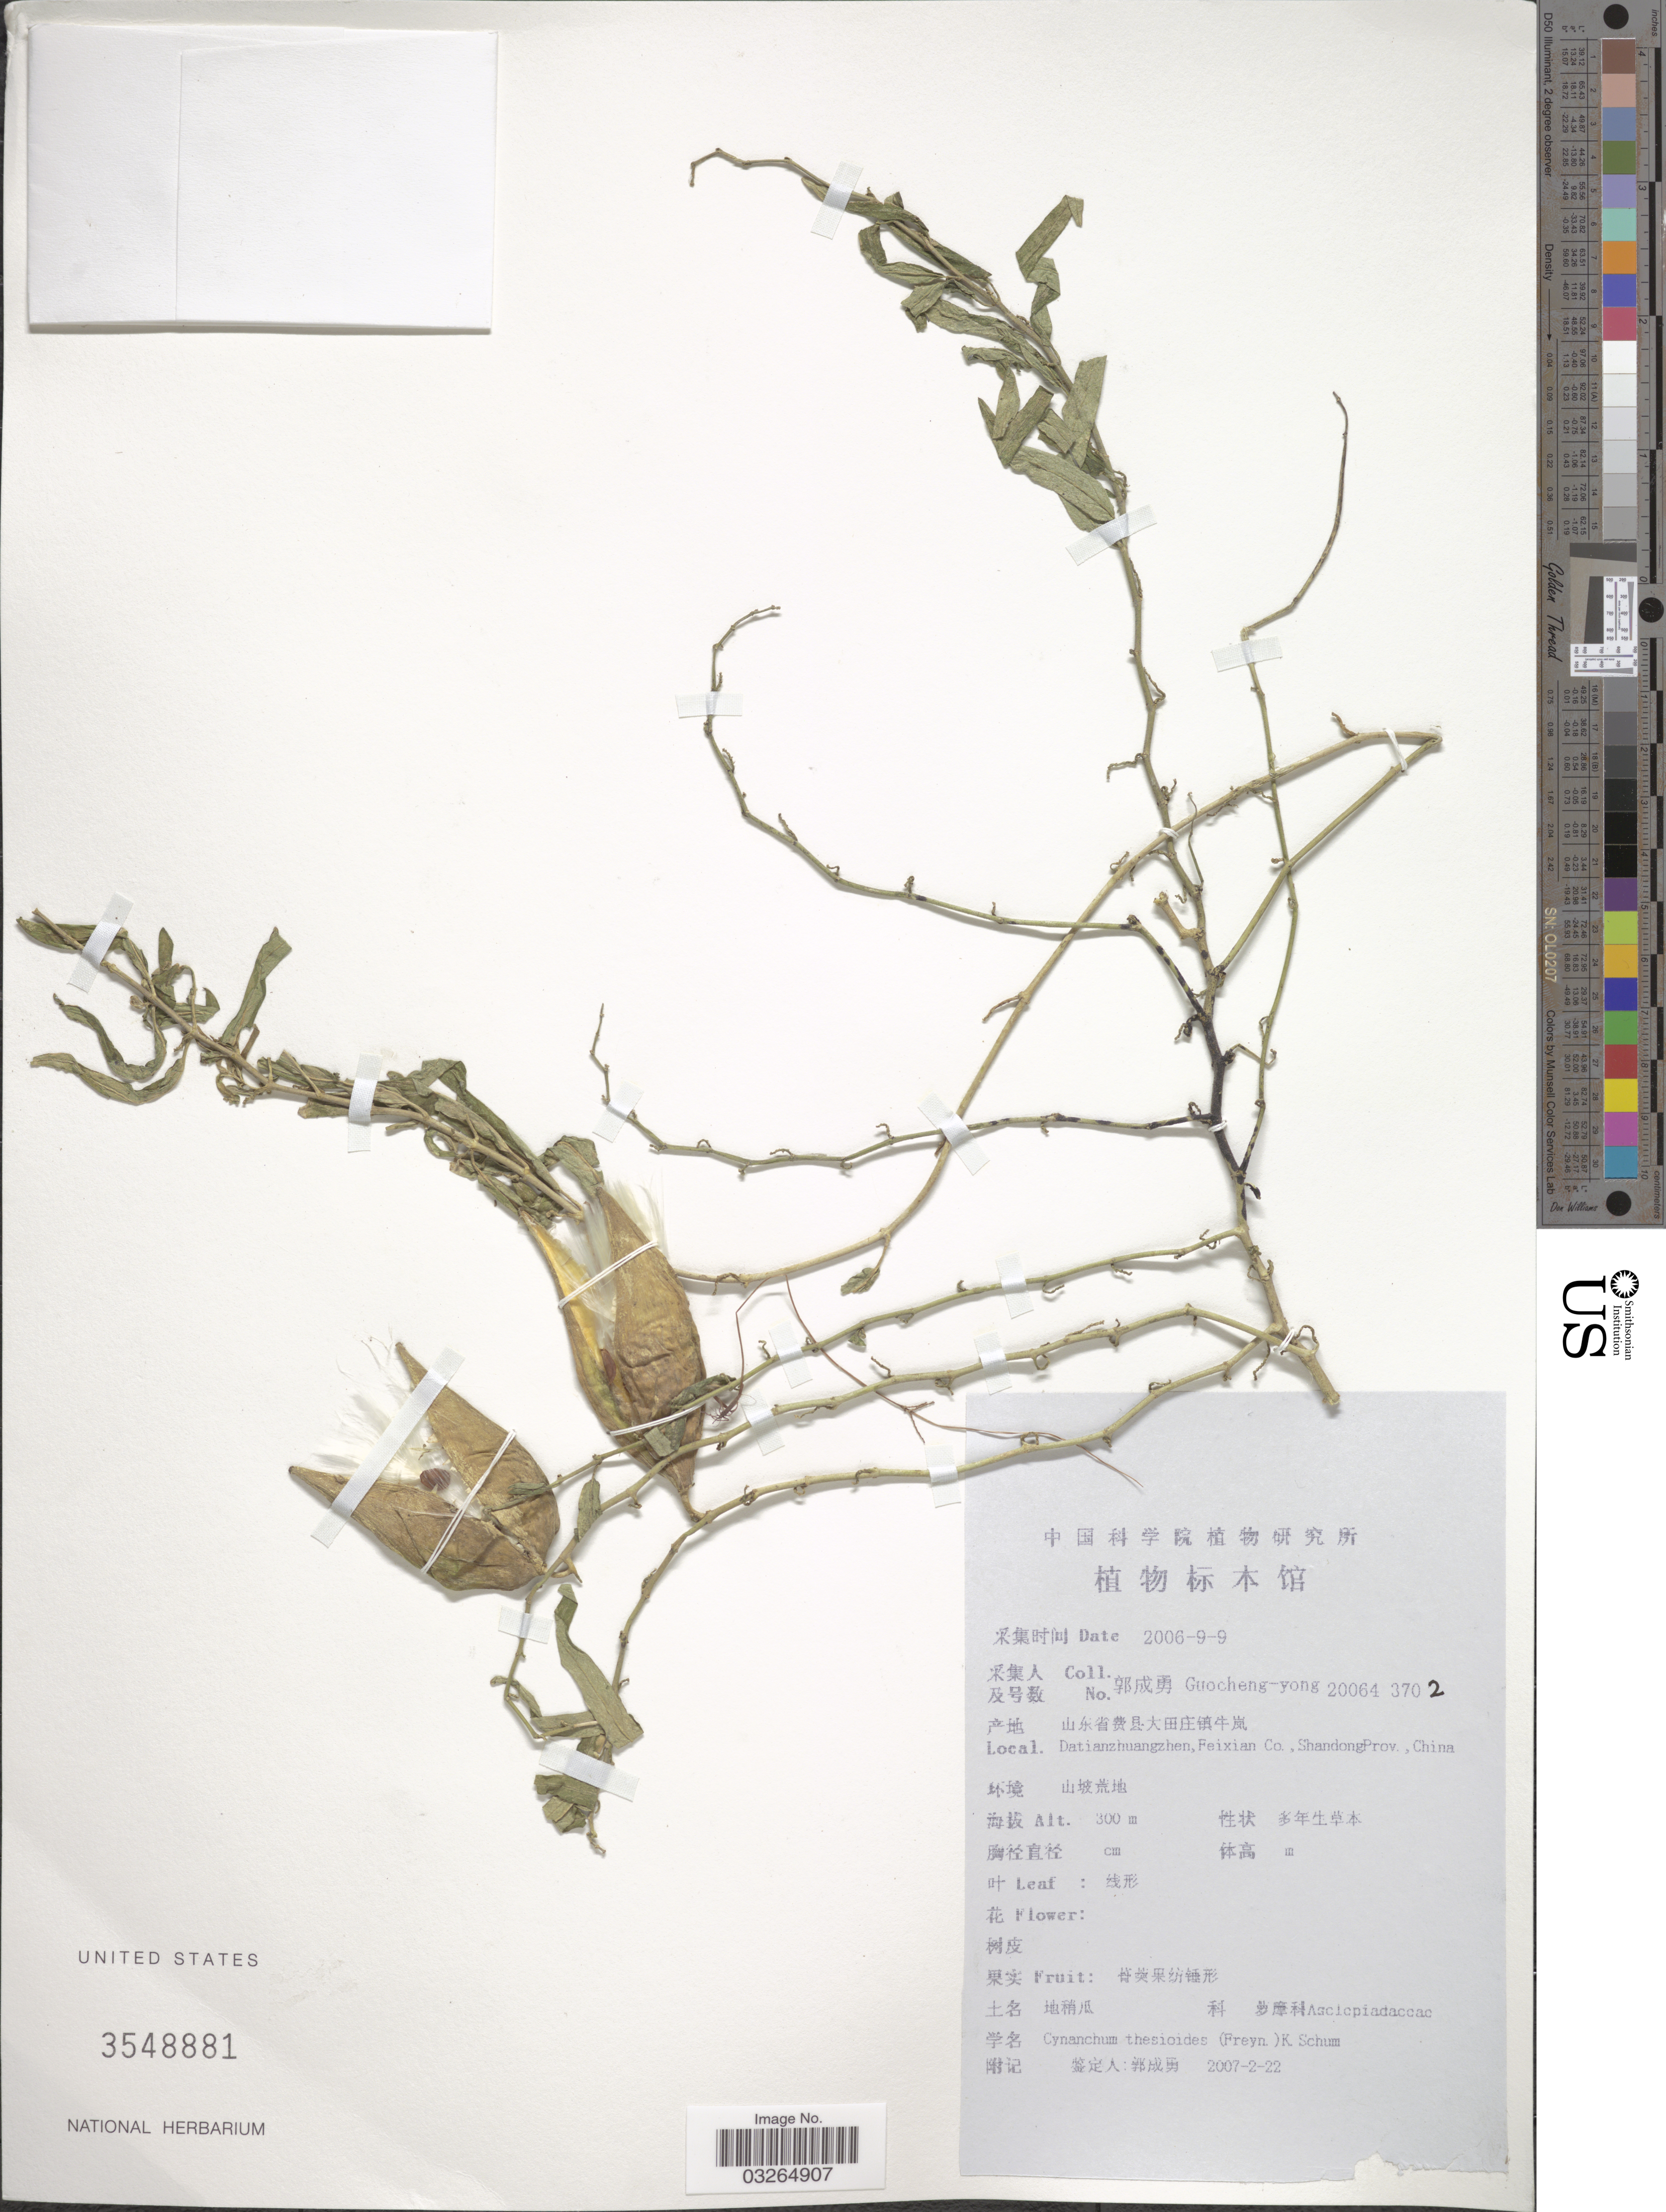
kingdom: Plantae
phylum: Tracheophyta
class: Magnoliopsida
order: Gentianales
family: Apocynaceae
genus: Cynanchum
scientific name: Cynanchum thesioides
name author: (Freyn) K. Schum.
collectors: Guo cheng-yong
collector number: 20064/370/2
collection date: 2006-09-09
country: China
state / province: Shandong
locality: Datianzhuangzhen, Feixian Co.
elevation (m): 300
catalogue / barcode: US 3548881